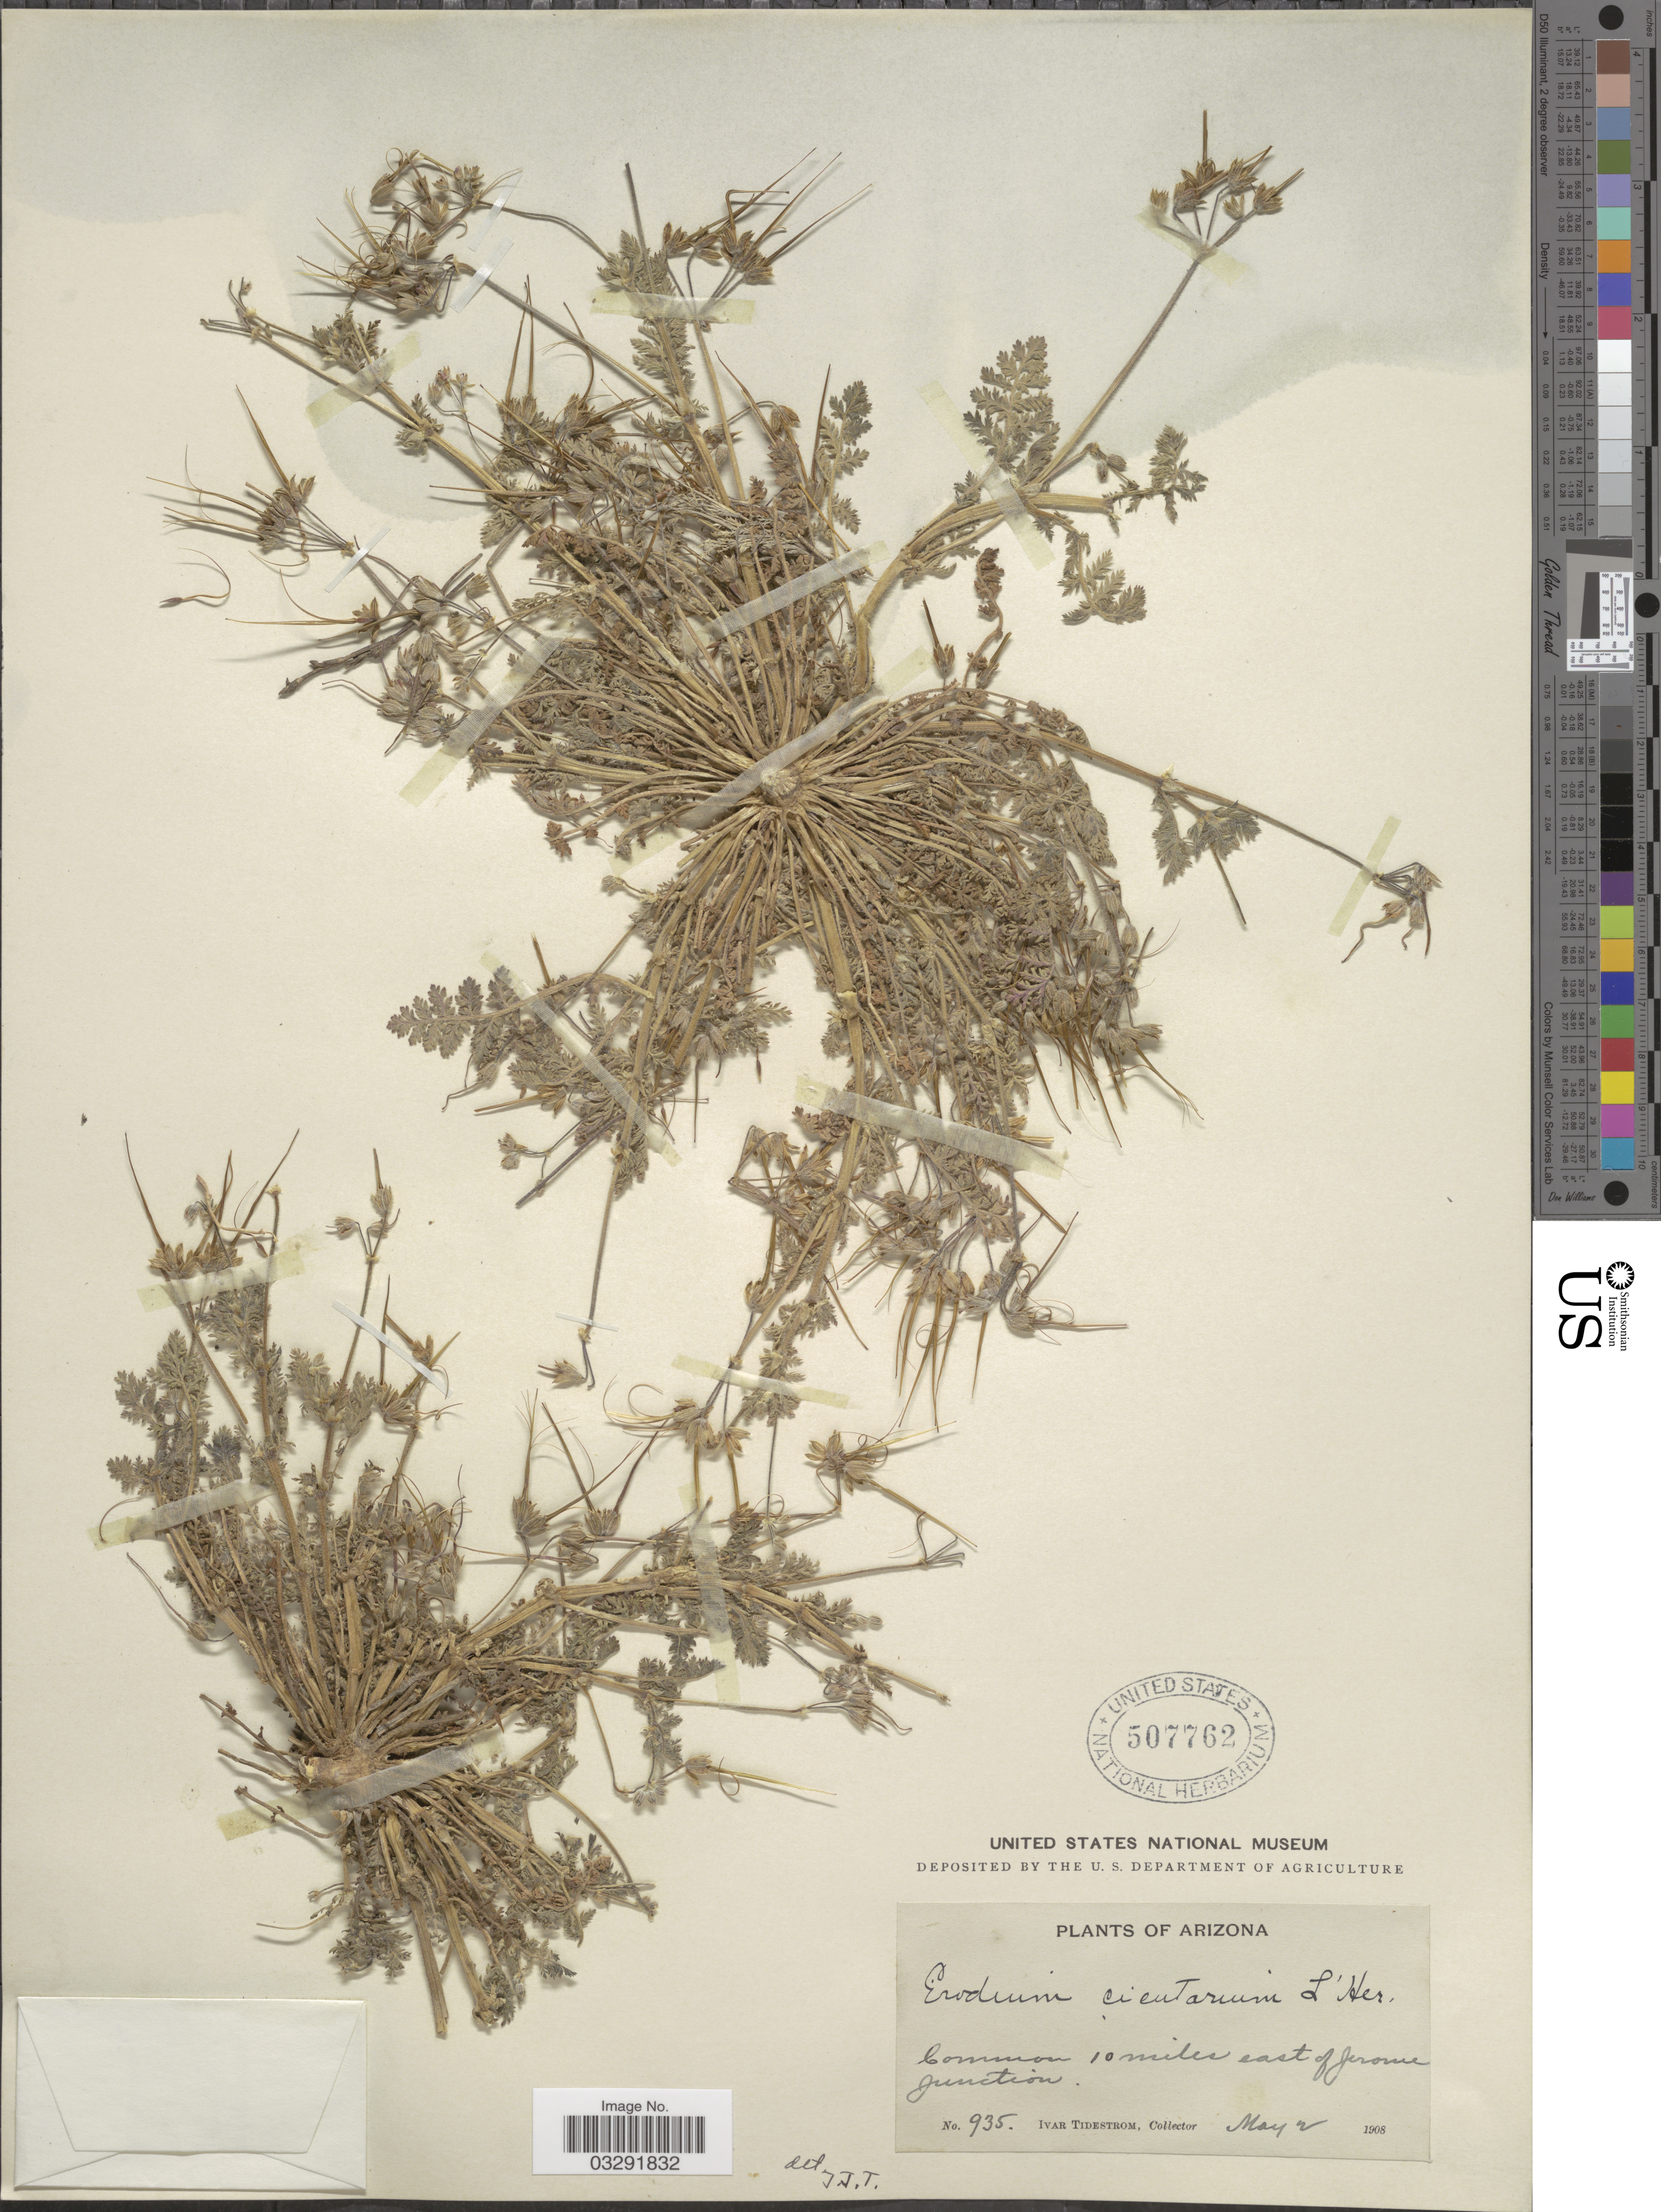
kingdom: Plantae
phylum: Tracheophyta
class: Magnoliopsida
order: Geraniales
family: Geraniaceae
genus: Erodium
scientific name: Erodium cicutarium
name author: (L.) L'Hér.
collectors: I. F. Tidestrom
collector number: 935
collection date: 1908-05-02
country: United States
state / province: Arizona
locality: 10 miles east of Jerome Junction.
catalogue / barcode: US 507762